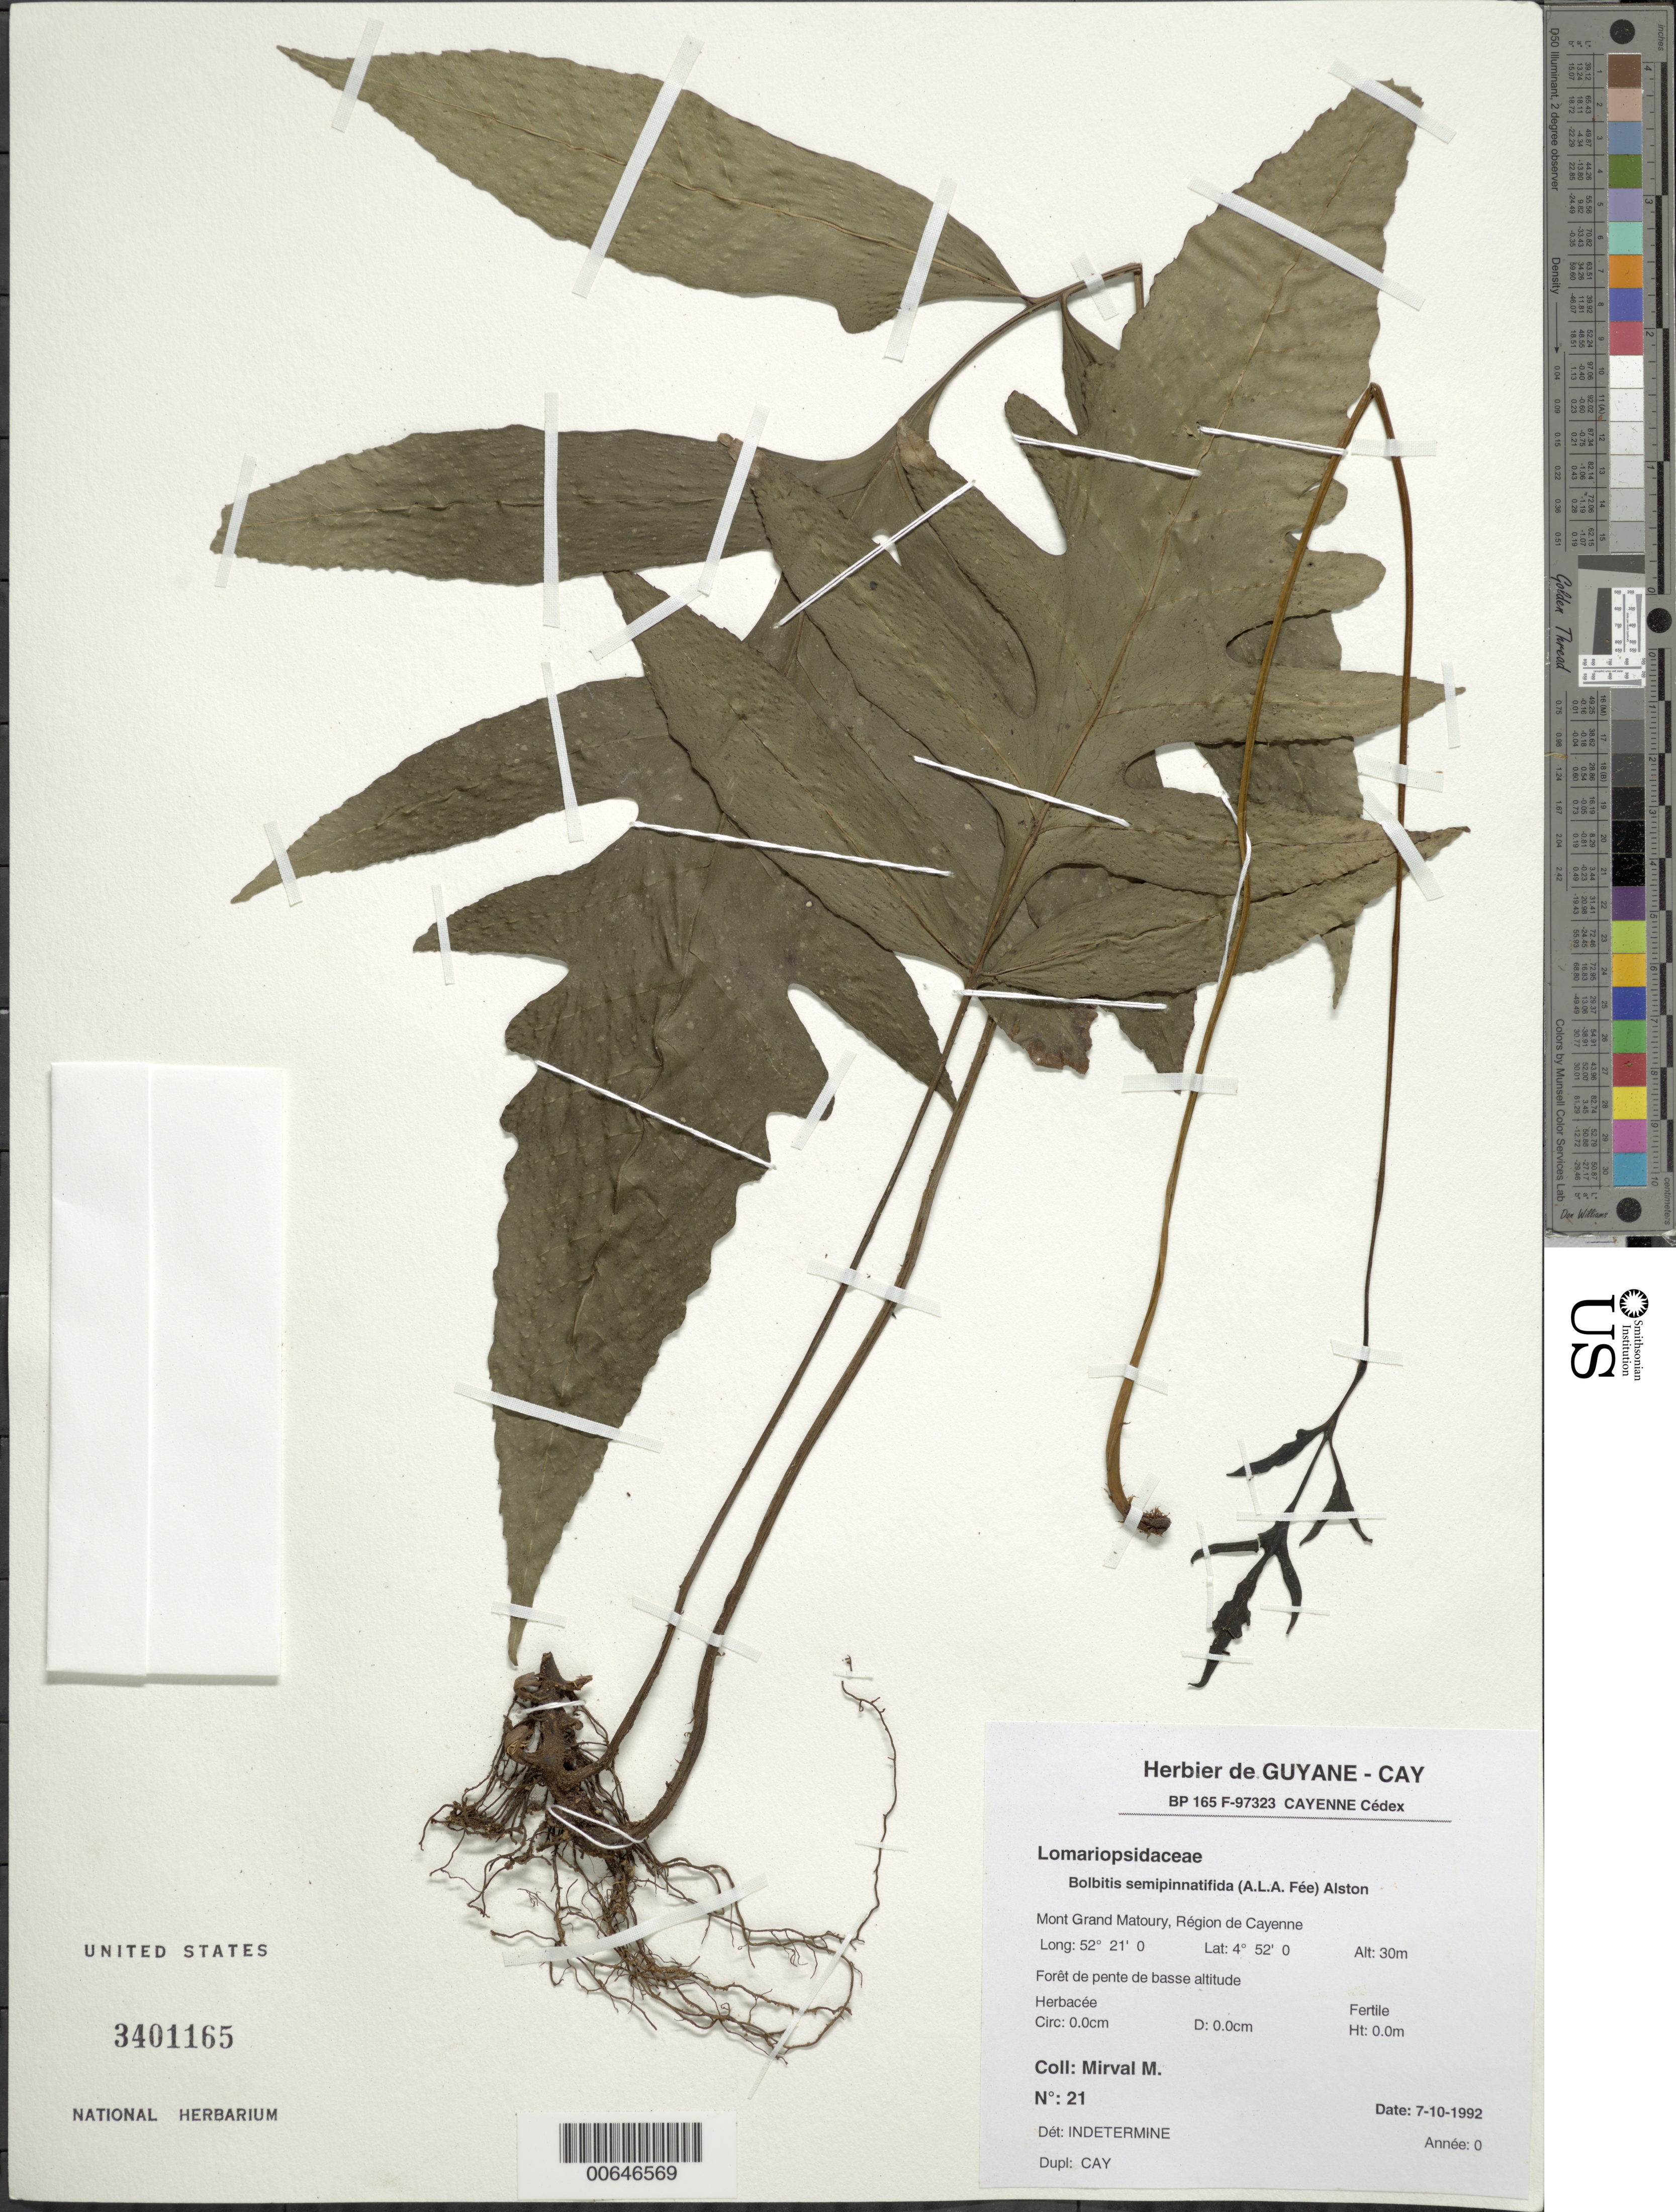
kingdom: Plantae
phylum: Tracheophyta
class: Polypodiopsida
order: Polypodiales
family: Dryopteridaceae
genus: Bolbitis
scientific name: Bolbitis semipinnatifida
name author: (Fée) Alston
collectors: M. Mirval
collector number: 21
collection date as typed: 7-Oct-92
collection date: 1992-10-07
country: French Guiana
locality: Mont Grand Matoury, Région de Cayenne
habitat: Low slope forest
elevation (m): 30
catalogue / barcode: US 3401165